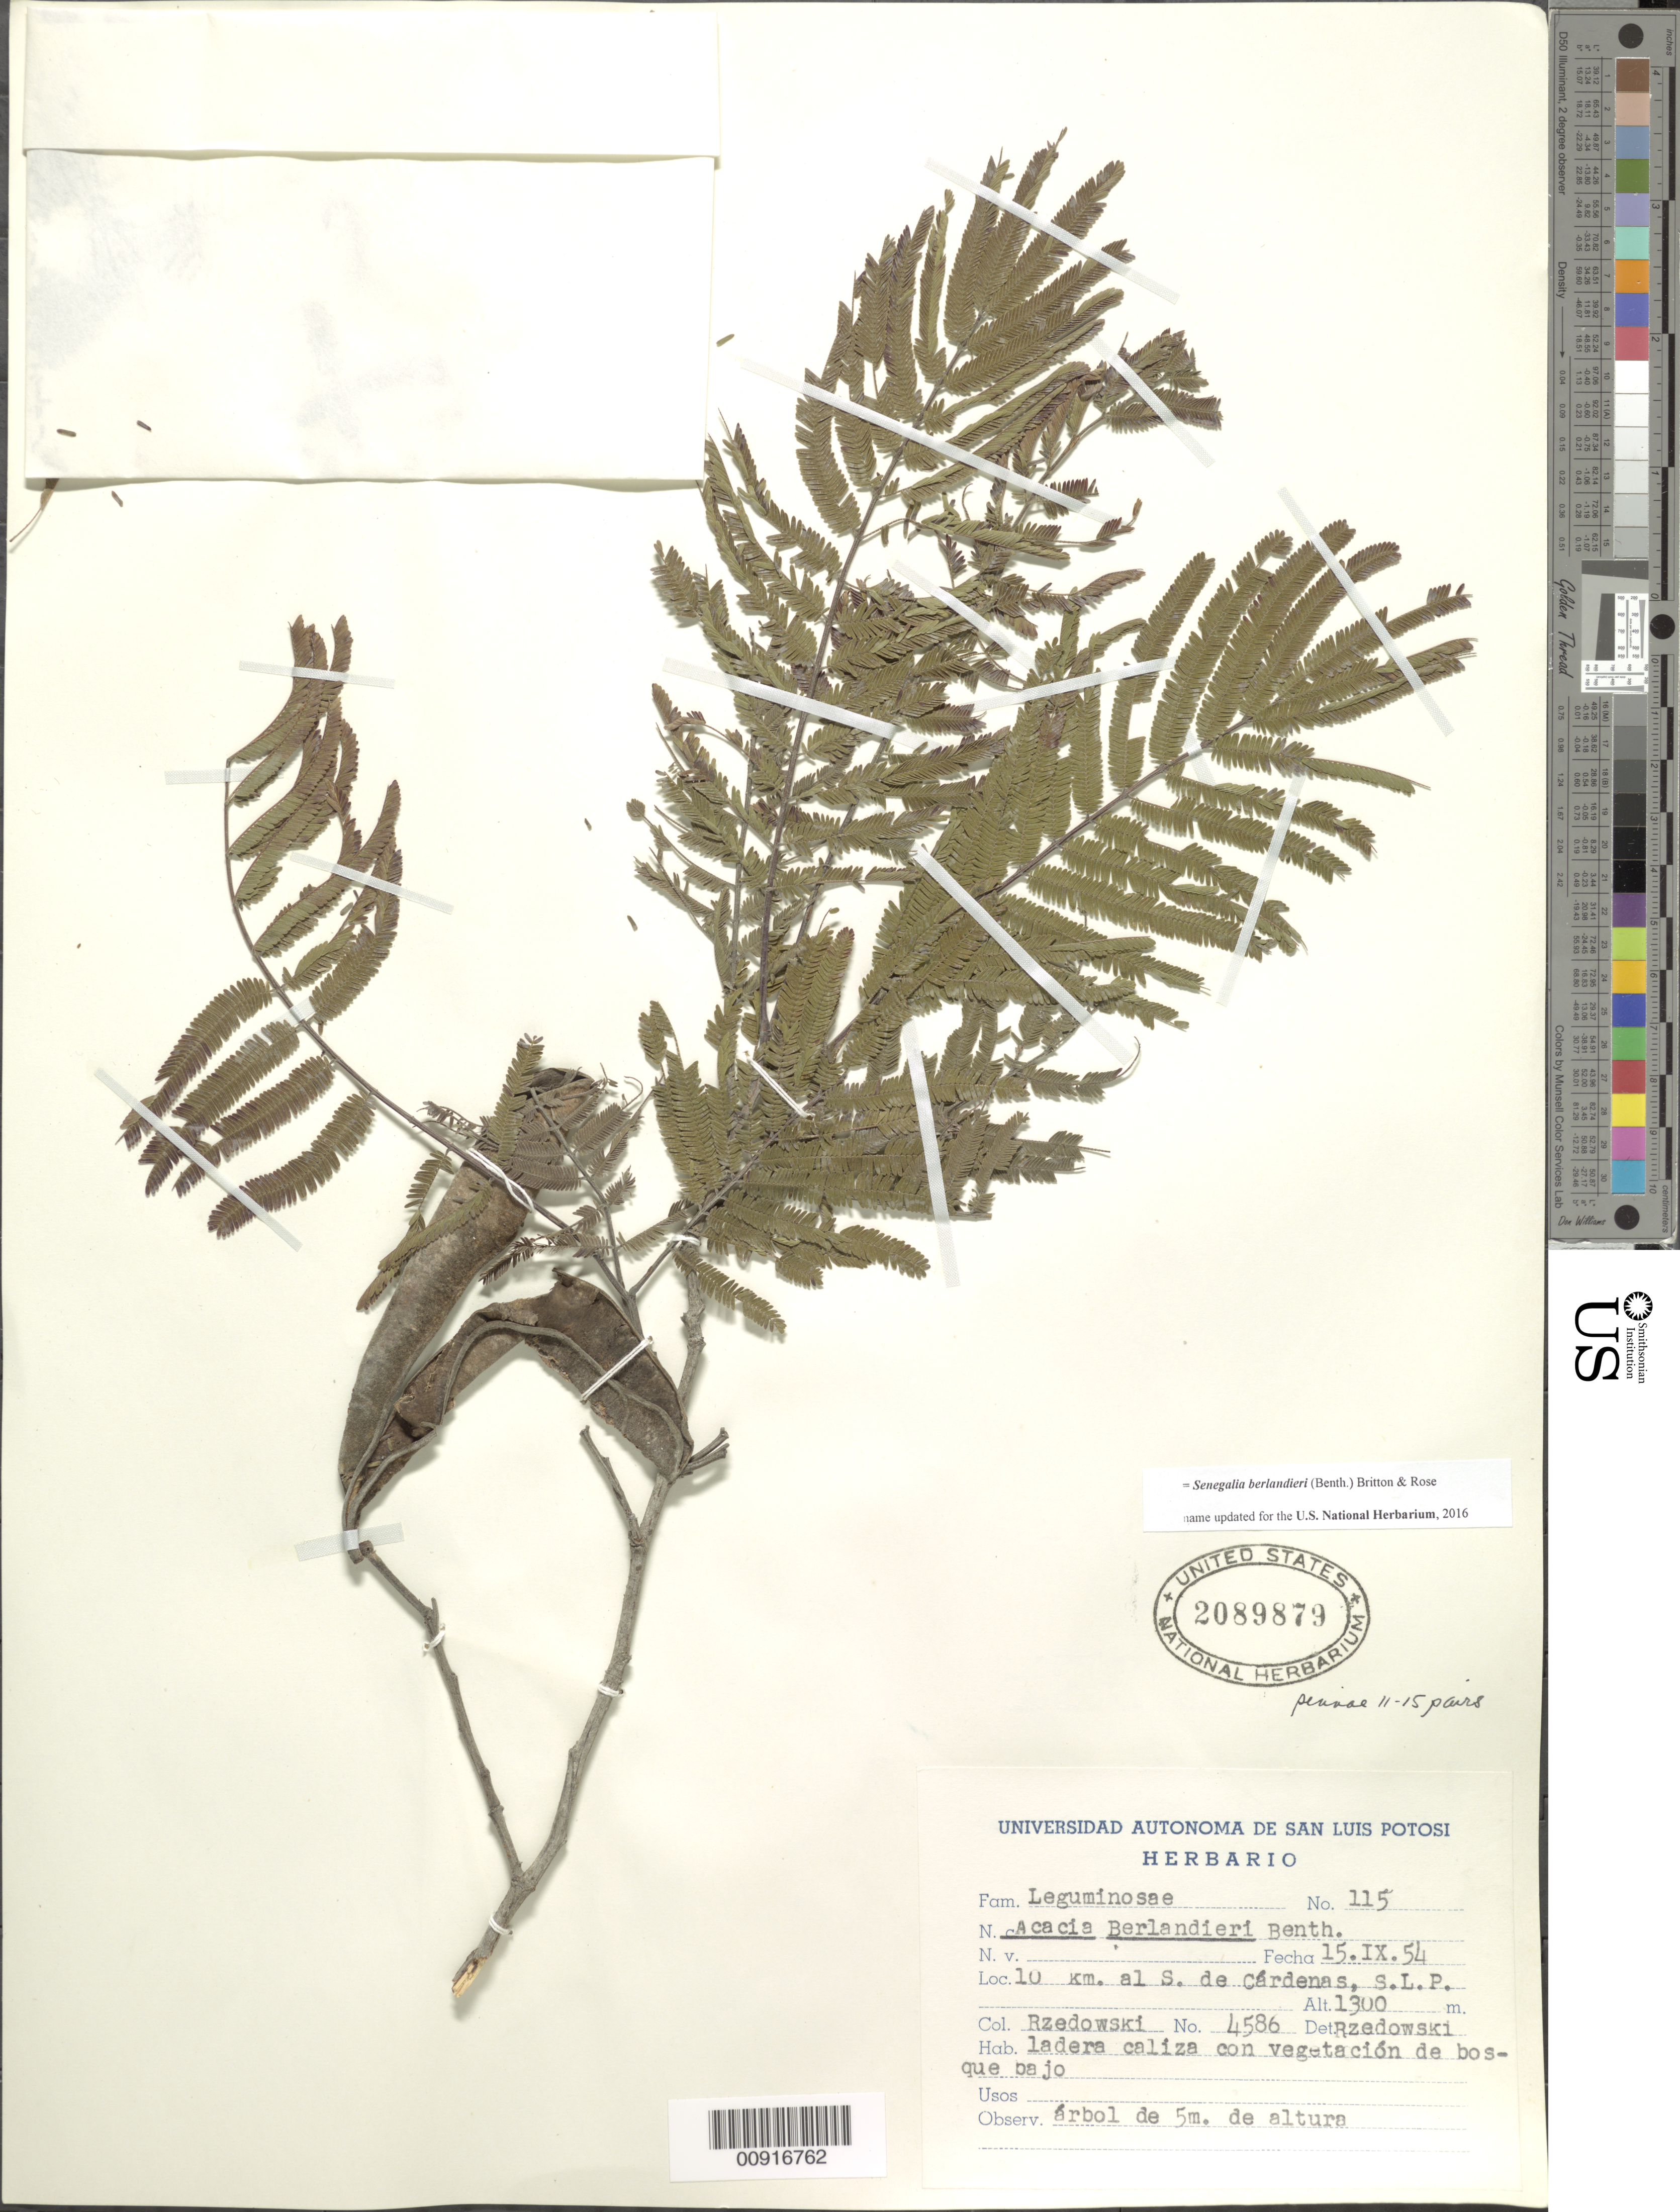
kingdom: Plantae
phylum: Tracheophyta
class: Magnoliopsida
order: Fabales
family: Fabaceae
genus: Senegalia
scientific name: Senegalia berlandieri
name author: (Benth.) Britton & Rose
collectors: J. Rzedowski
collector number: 4586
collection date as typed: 15 Sep 1954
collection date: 1954-09-15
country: Mexico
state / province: San Luis Potosí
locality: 10 km. al S de Cárdenas, S.L.P.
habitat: Ladera caliza con vegetación de bosque bajo.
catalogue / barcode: US 2089879